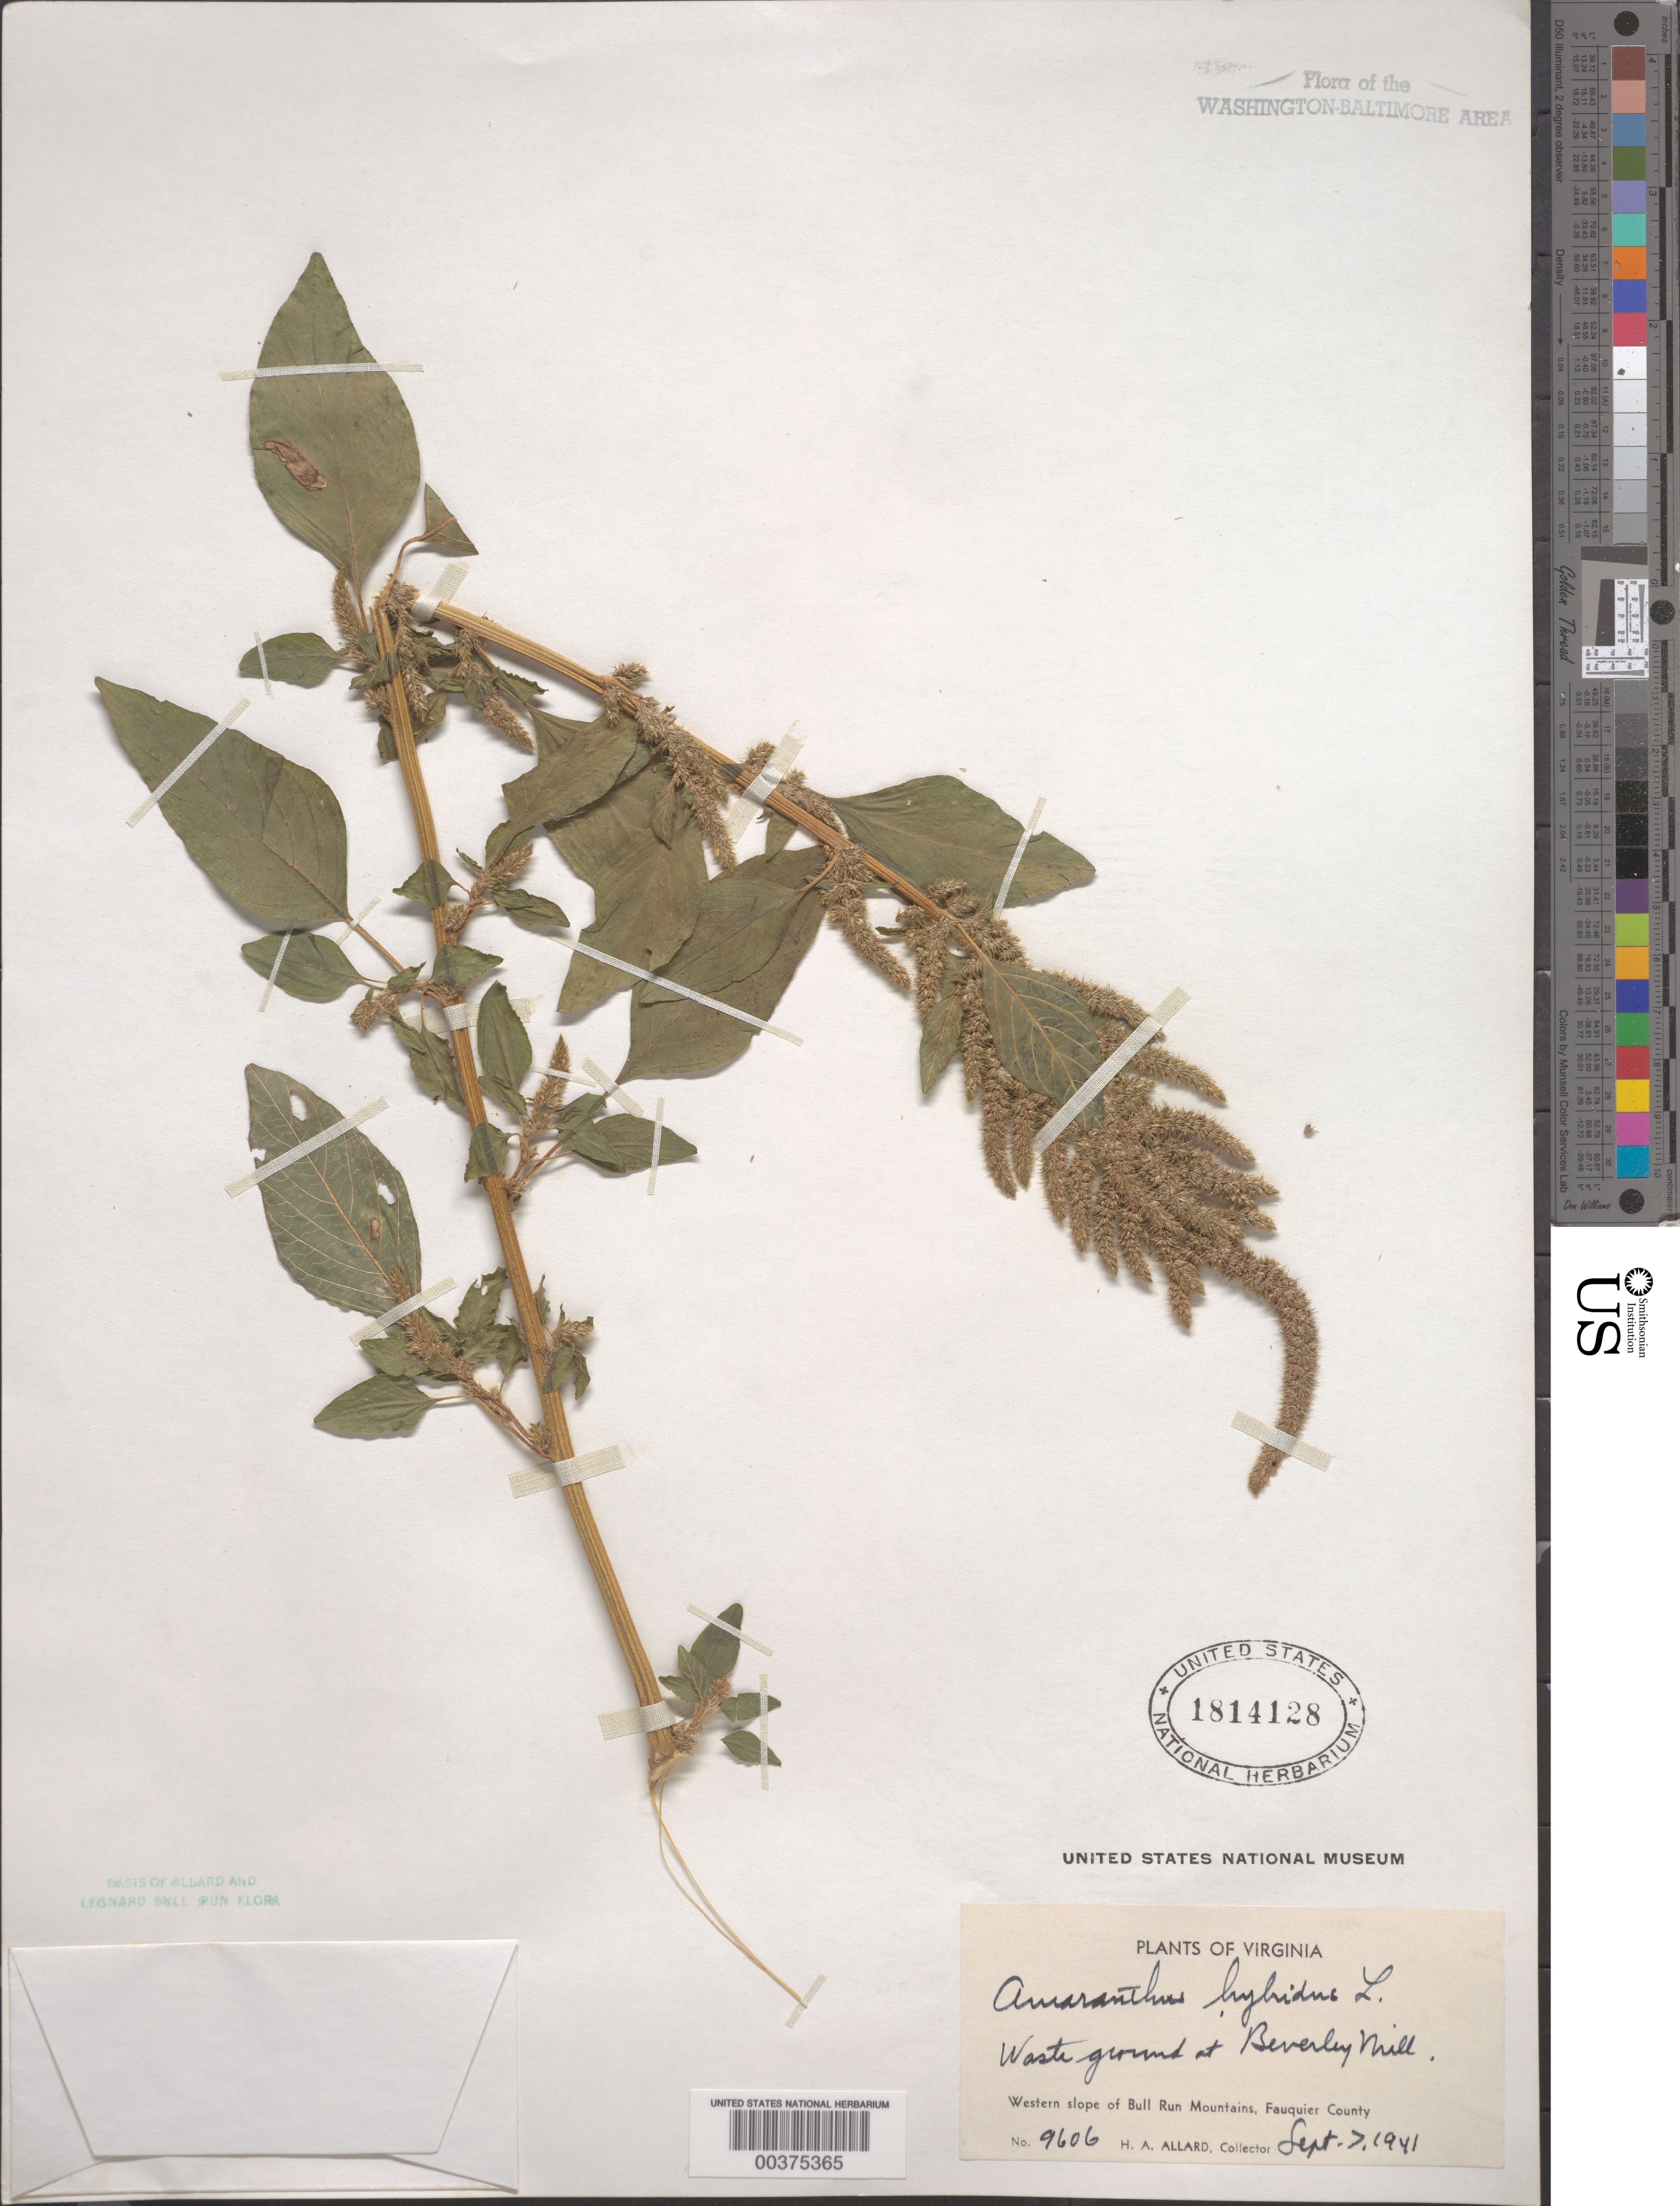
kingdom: Plantae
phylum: Tracheophyta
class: Magnoliopsida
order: Caryophyllales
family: Amaranthaceae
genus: Amaranthus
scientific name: Amaranthus hybridus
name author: L.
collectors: H. A. Allard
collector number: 9606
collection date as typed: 07 Sep 1941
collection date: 1941-09-07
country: United States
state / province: Virginia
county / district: Fauquier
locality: Bull Run Mts., Beverley Mill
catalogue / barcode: US 1814128